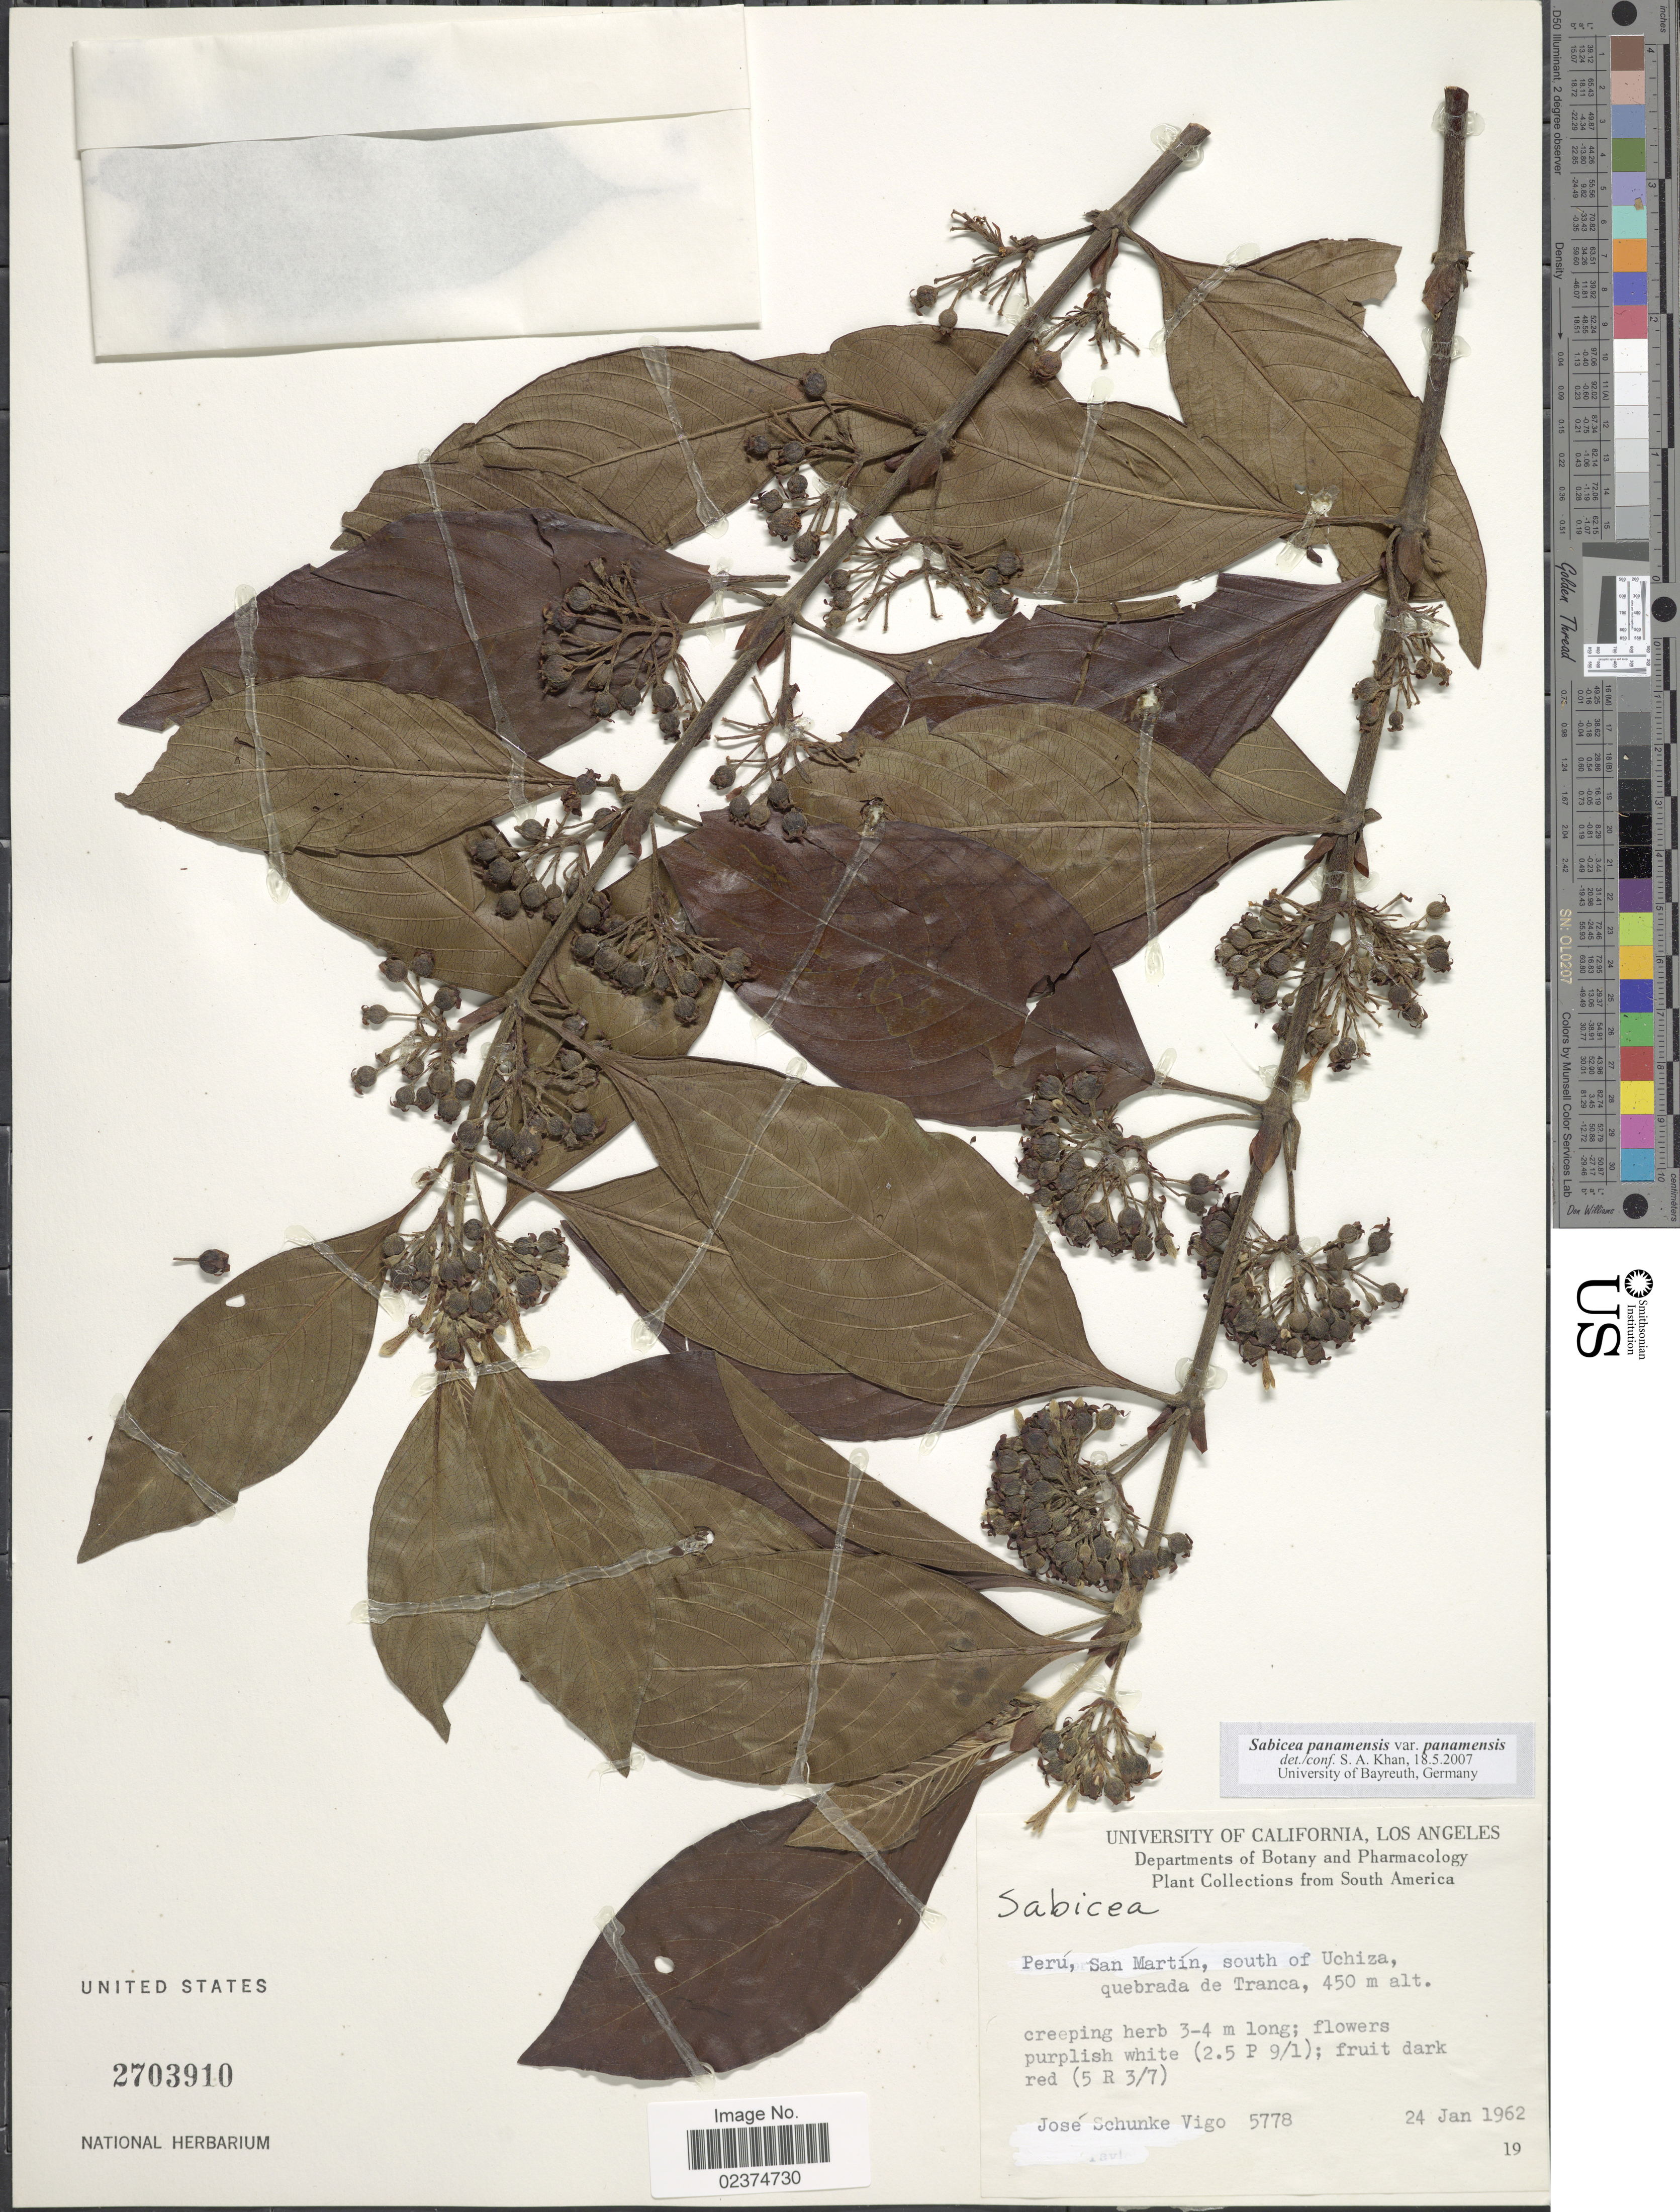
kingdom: Plantae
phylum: Tracheophyta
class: Magnoliopsida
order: Gentianales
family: Rubiaceae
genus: Sabicea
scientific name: Sabicea panamensis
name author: Wernham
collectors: J. Schunke Vigo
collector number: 5778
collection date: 1962-01-24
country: Peru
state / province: San Martín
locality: South of Uchiza, quebrada de Tranca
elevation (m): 450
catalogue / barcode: US 2703910